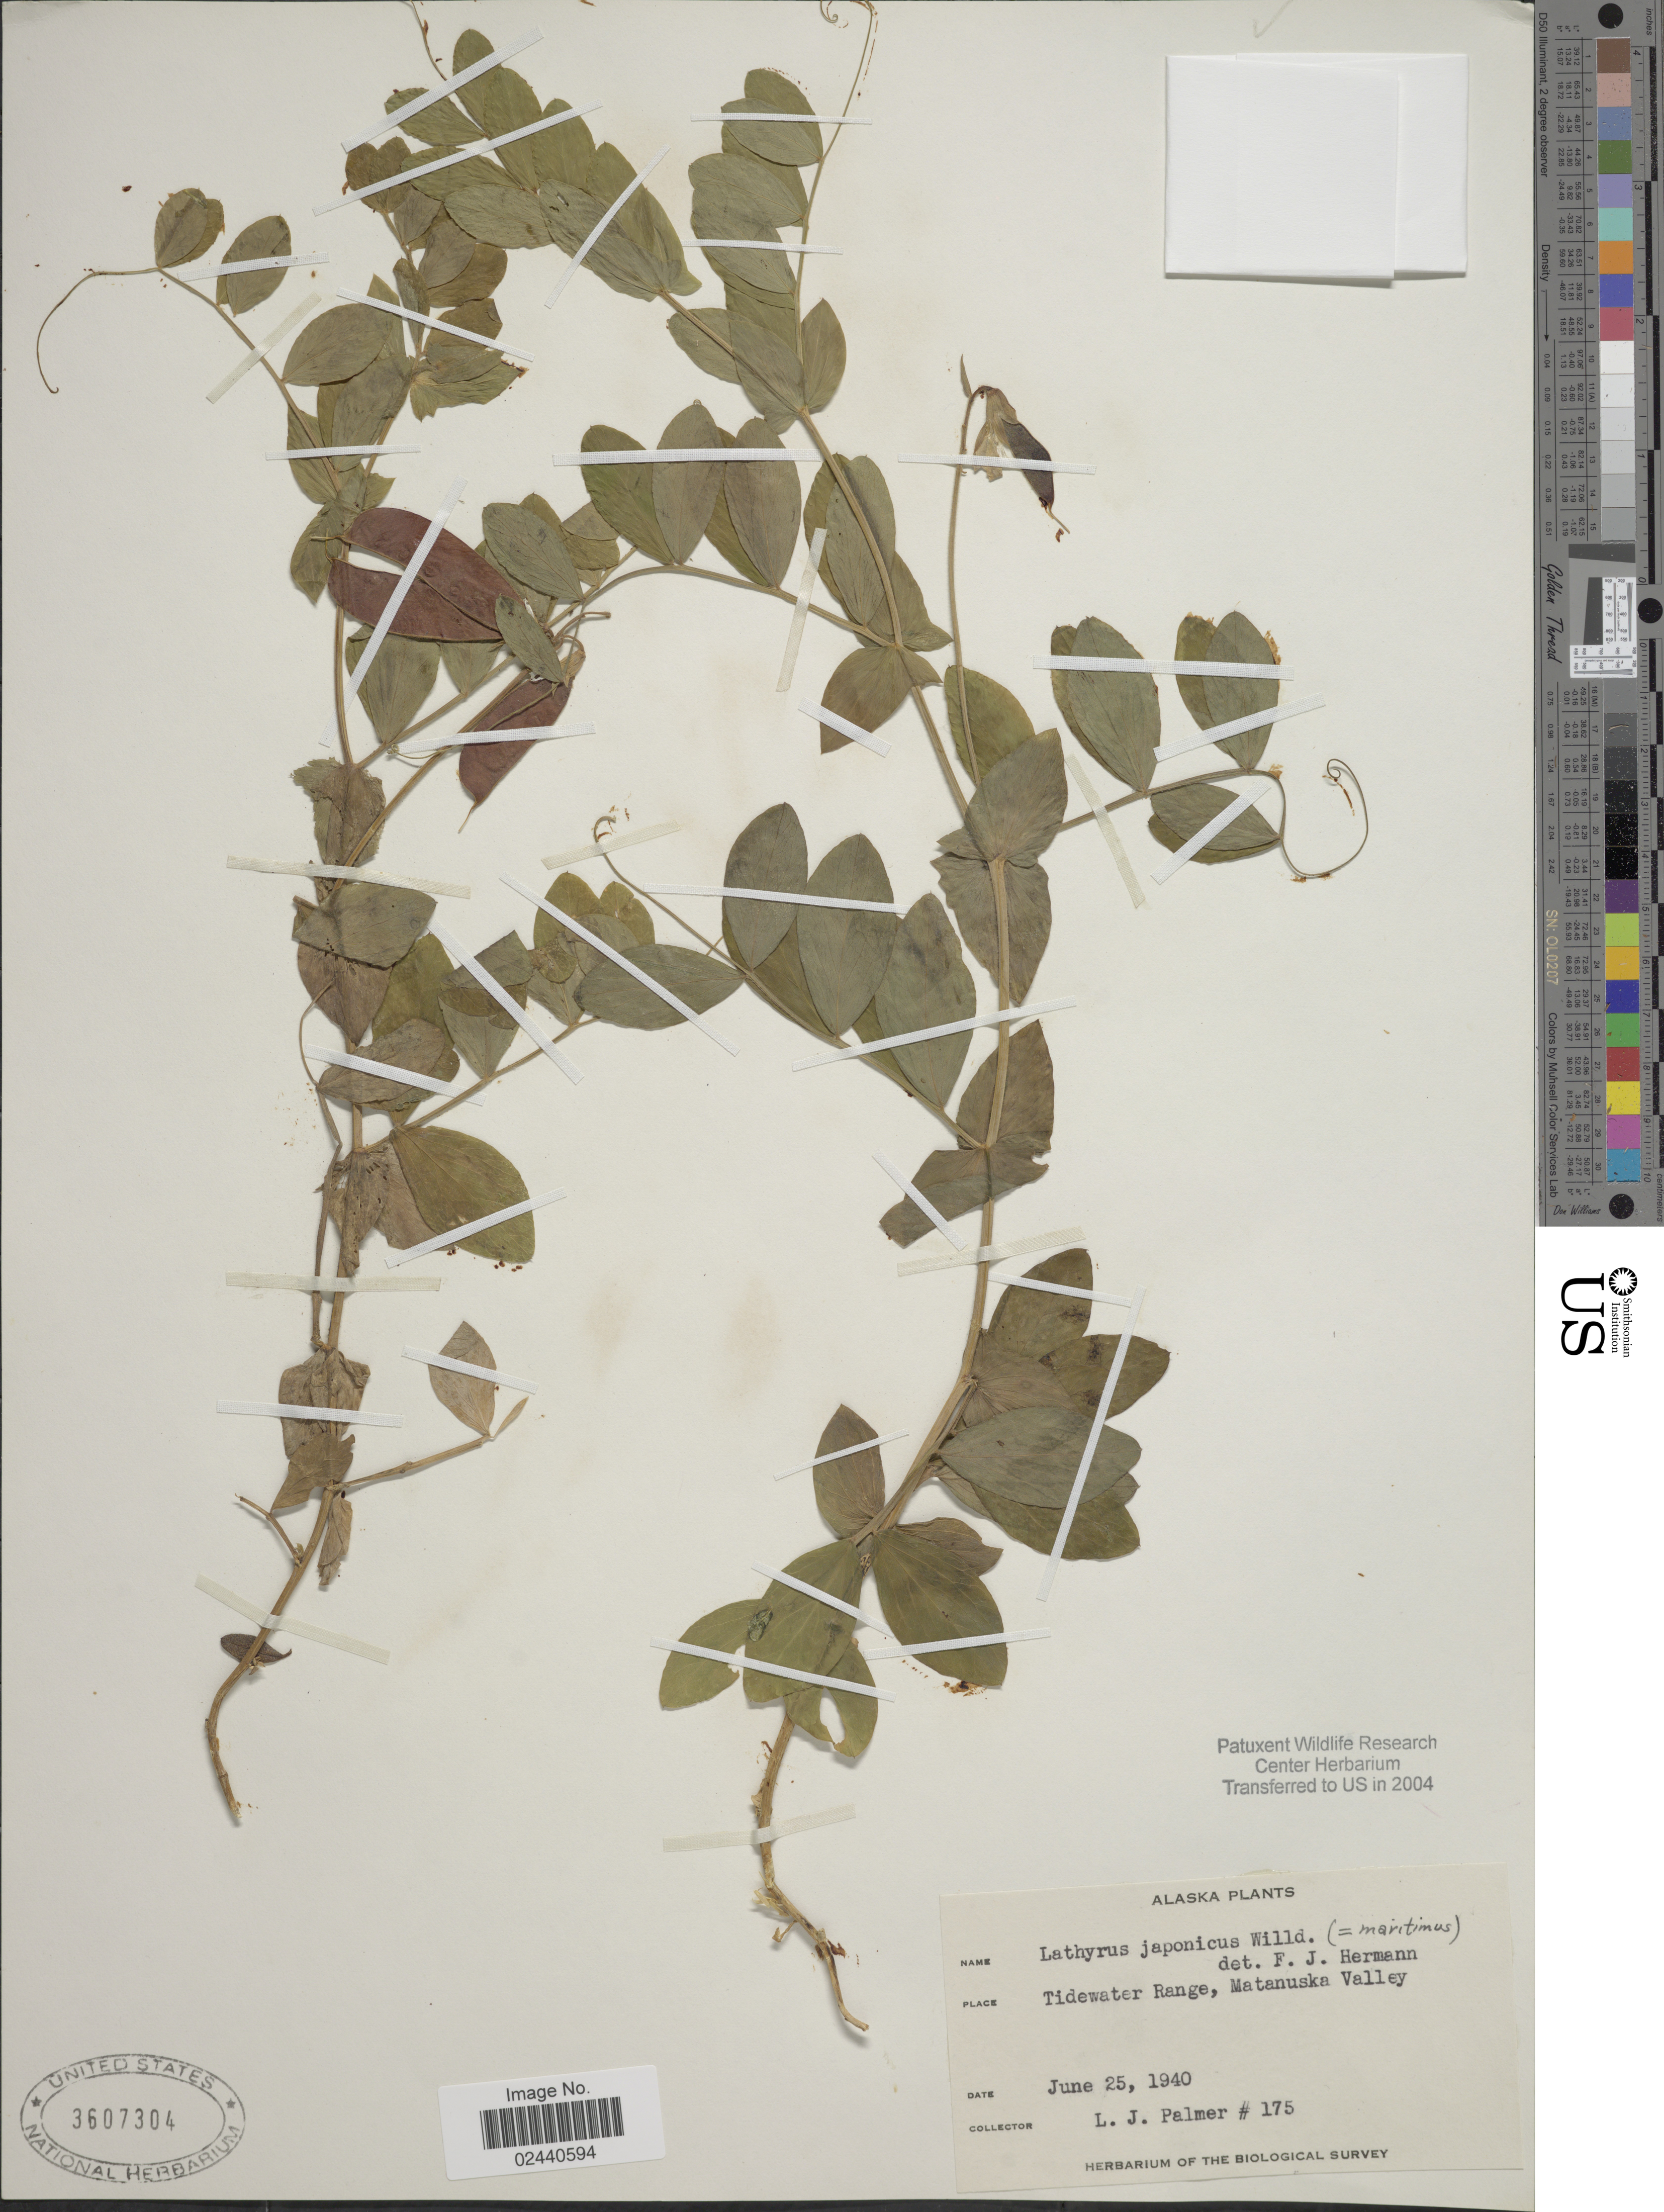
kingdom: Plantae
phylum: Tracheophyta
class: Magnoliopsida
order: Fabales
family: Fabaceae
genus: Lathyrus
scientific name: Lathyrus japonicus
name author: Willd.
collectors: L. J. Palmer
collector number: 175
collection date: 1940-06-25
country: United States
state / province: Alaska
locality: Tidewater Range, Matanuska Valley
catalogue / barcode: US 3607304